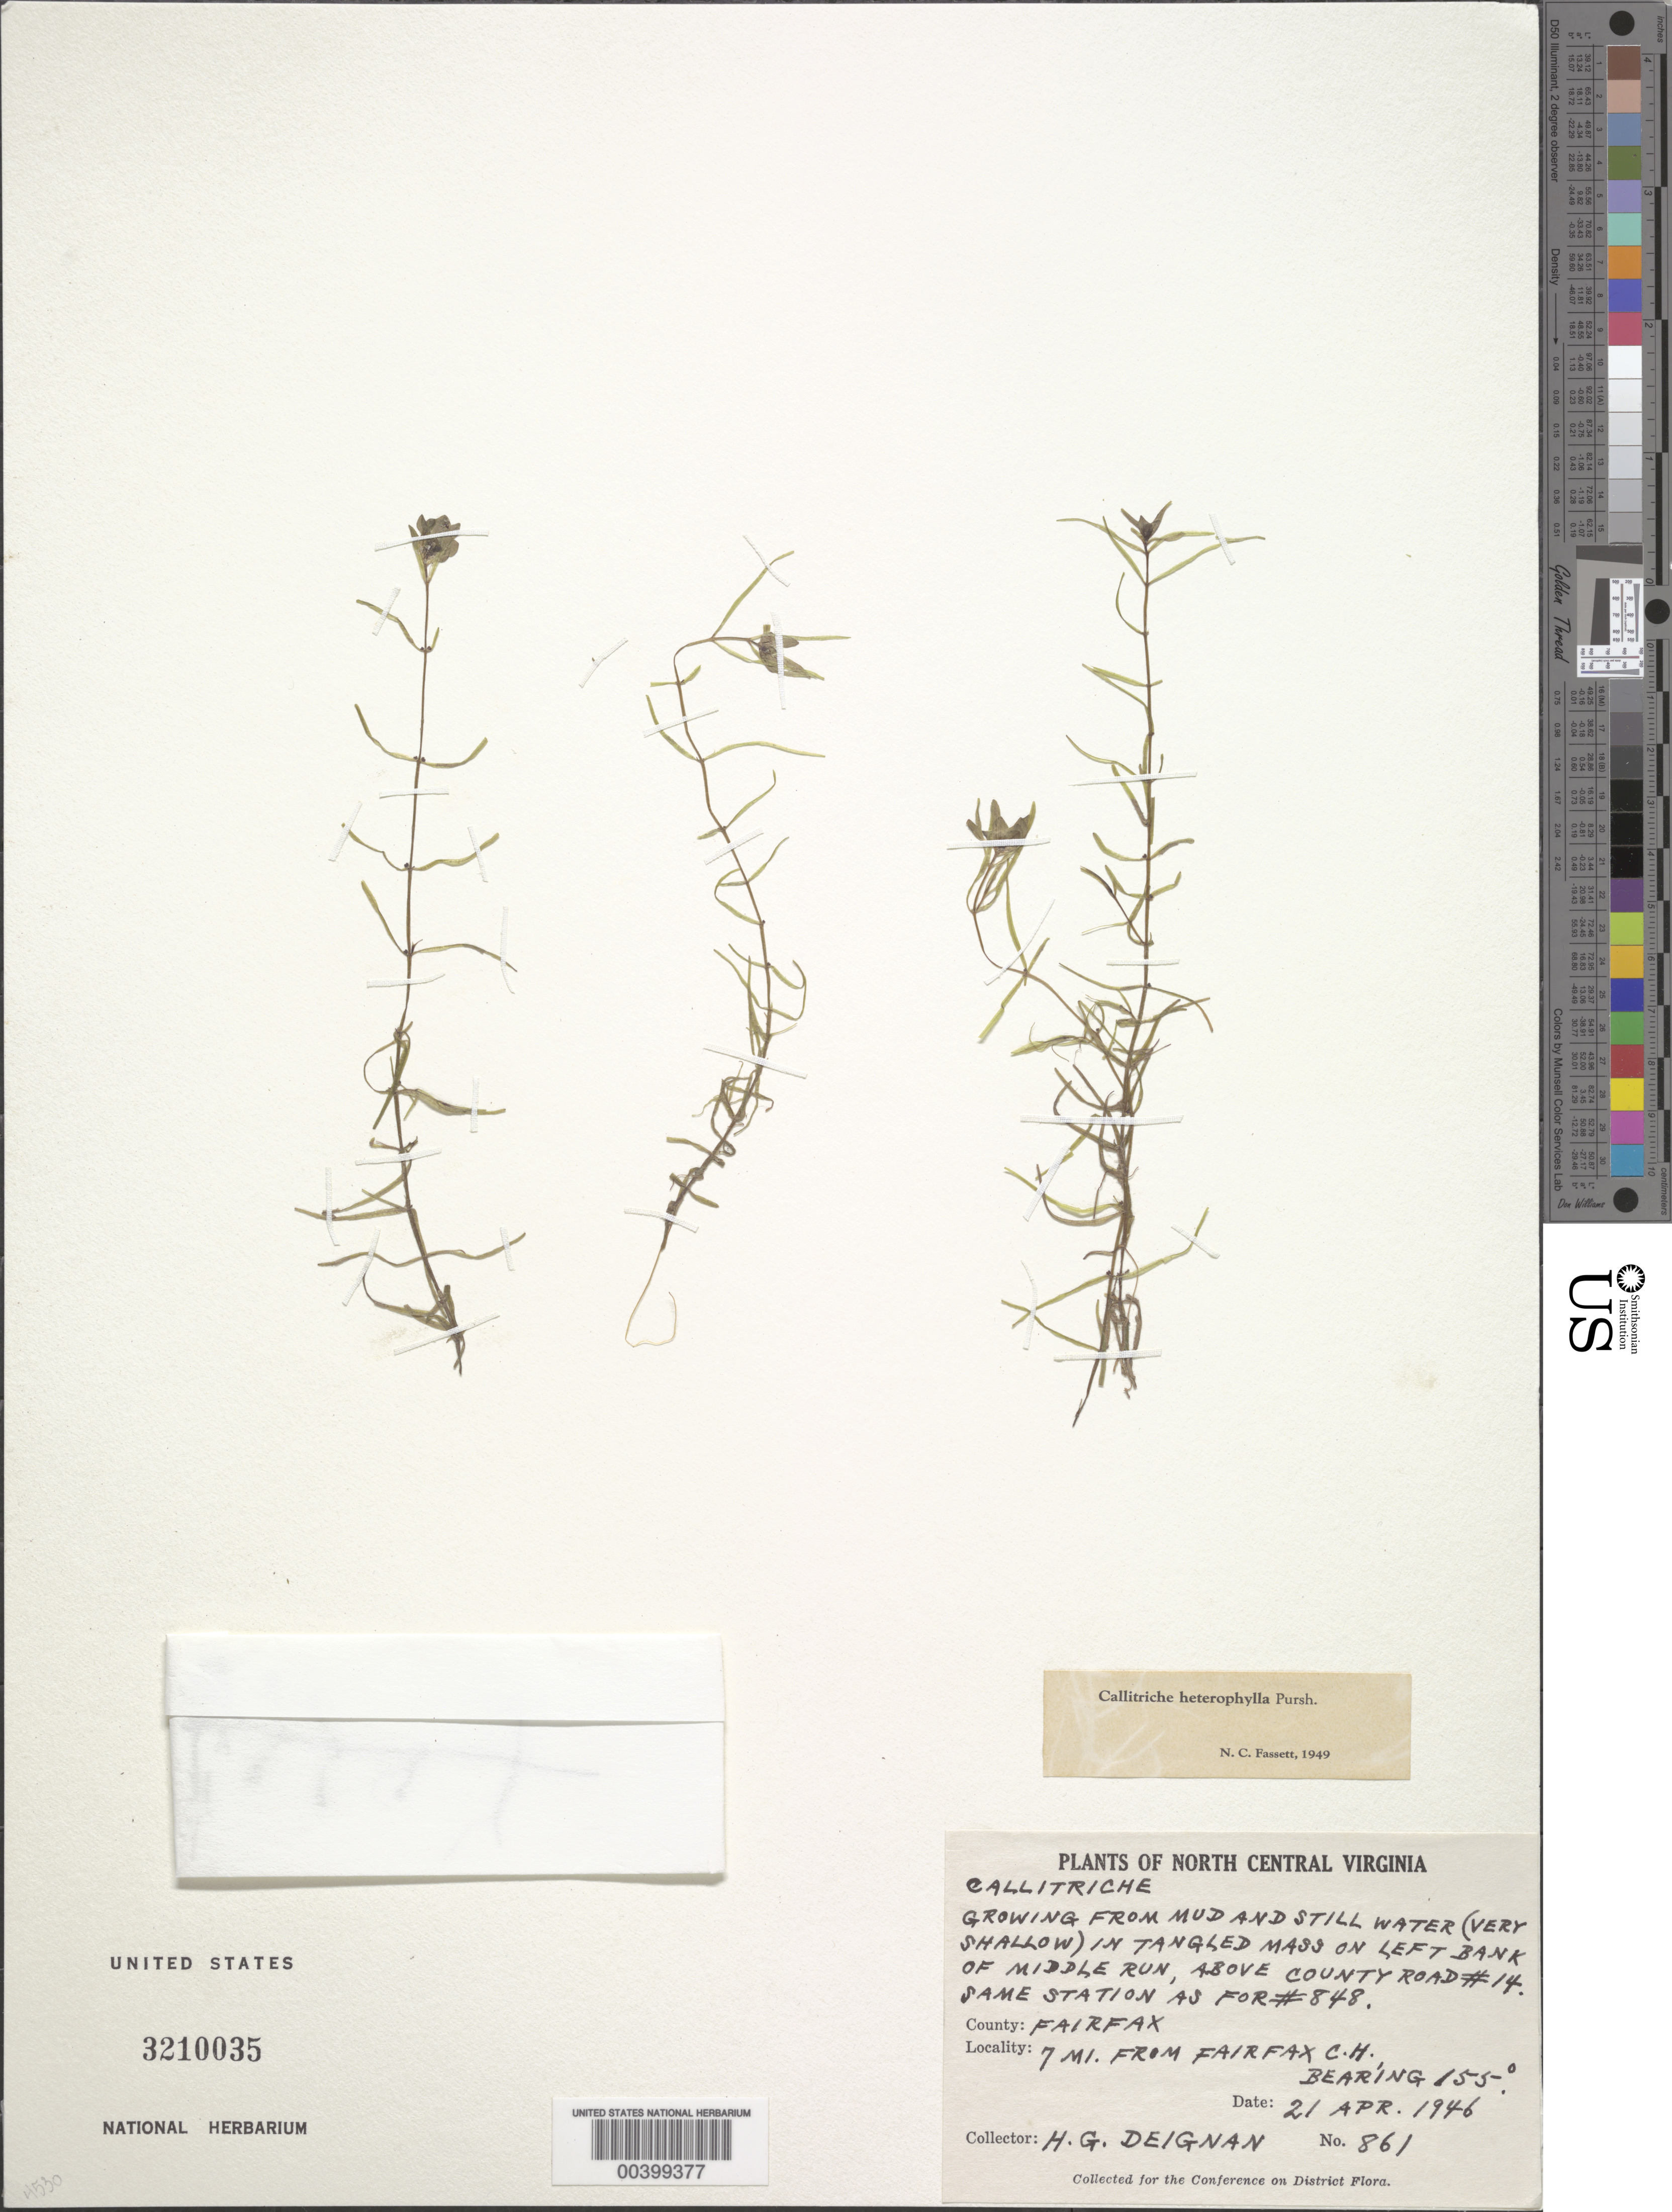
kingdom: Plantae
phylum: Tracheophyta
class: Magnoliopsida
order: Lamiales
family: Plantaginaceae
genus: Callitriche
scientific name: Callitriche heterophylla Pursh emend. Darby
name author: Pursh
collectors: H. Deignan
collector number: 861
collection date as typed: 21 Apr 1946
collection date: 1946-04-21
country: United States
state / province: Virginia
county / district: Fairfax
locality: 7 mi. from Fairfax County Courthouse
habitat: Growing from mud and still water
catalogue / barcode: US 3210035